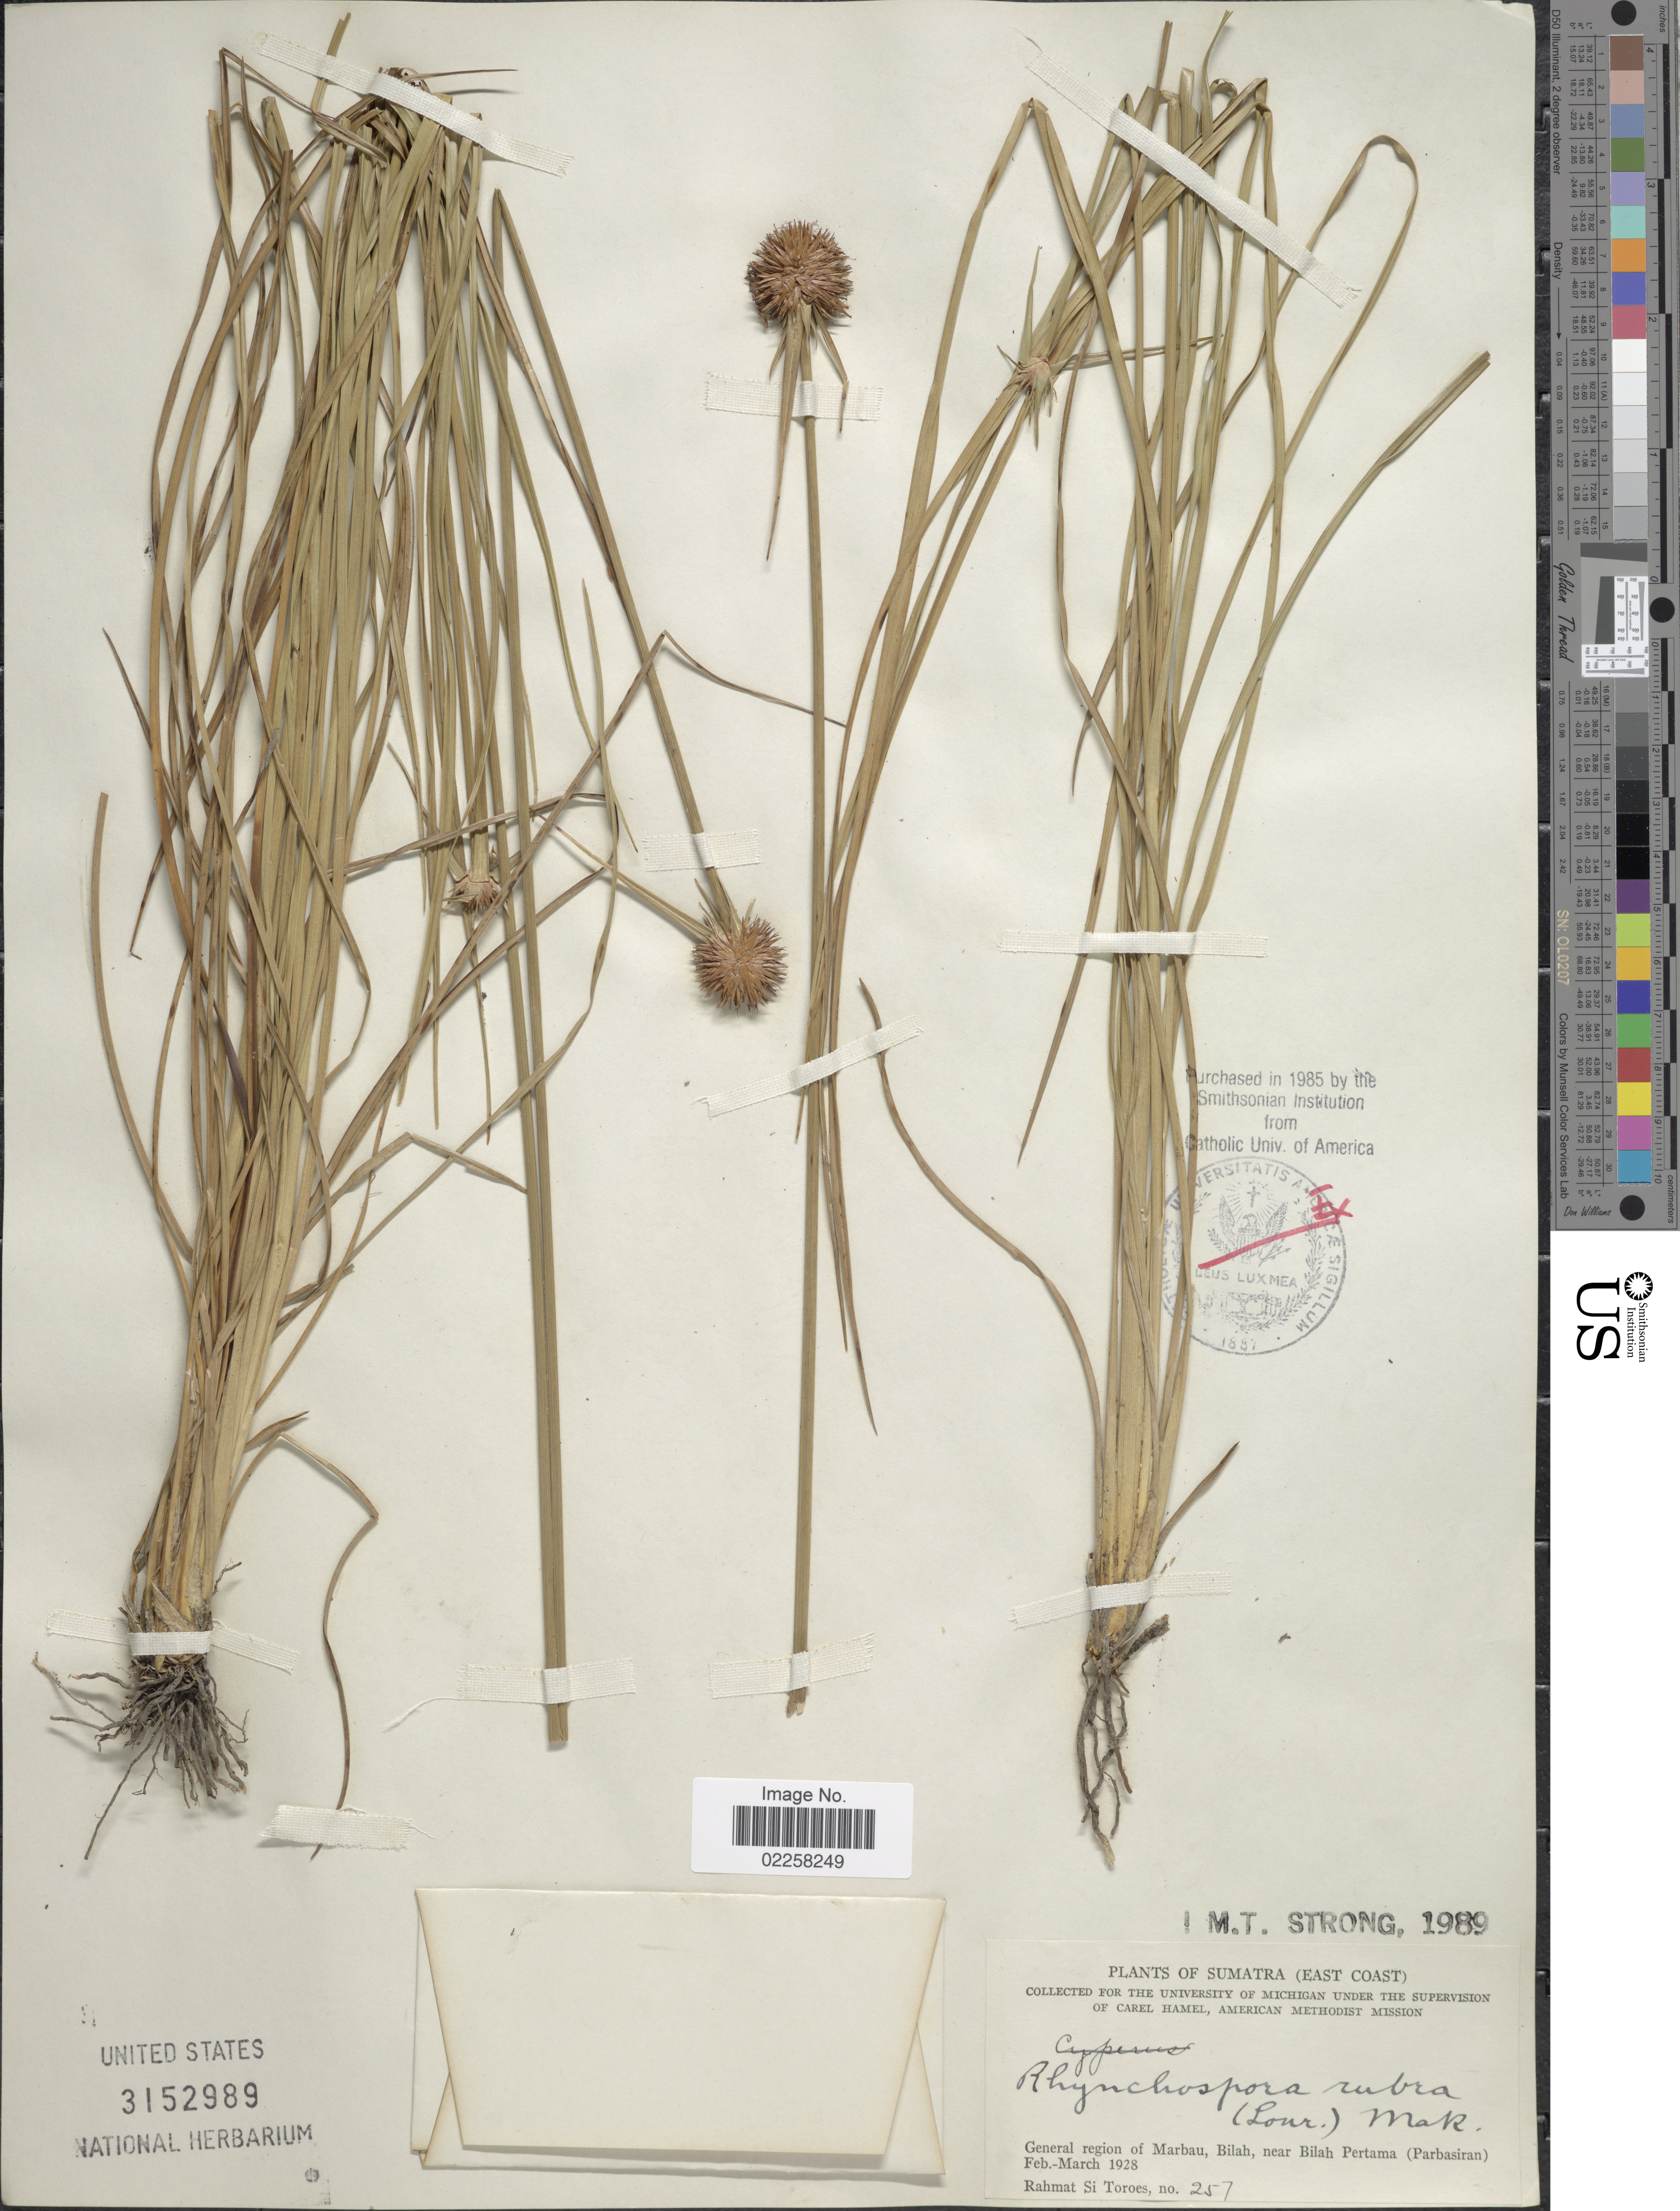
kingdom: Plantae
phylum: Tracheophyta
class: Liliopsida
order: Poales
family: Cyperaceae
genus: Rhynchospora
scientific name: Rhynchospora rubra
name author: (Lour.) Makino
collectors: Rahmat Si Boeea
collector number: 257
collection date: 1928-02/1928-03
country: Indonesia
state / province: Sumatra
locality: East Coast, General region of Marbau, Bilah, near Bilah Pertama (Parbasiran)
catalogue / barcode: US 3152989